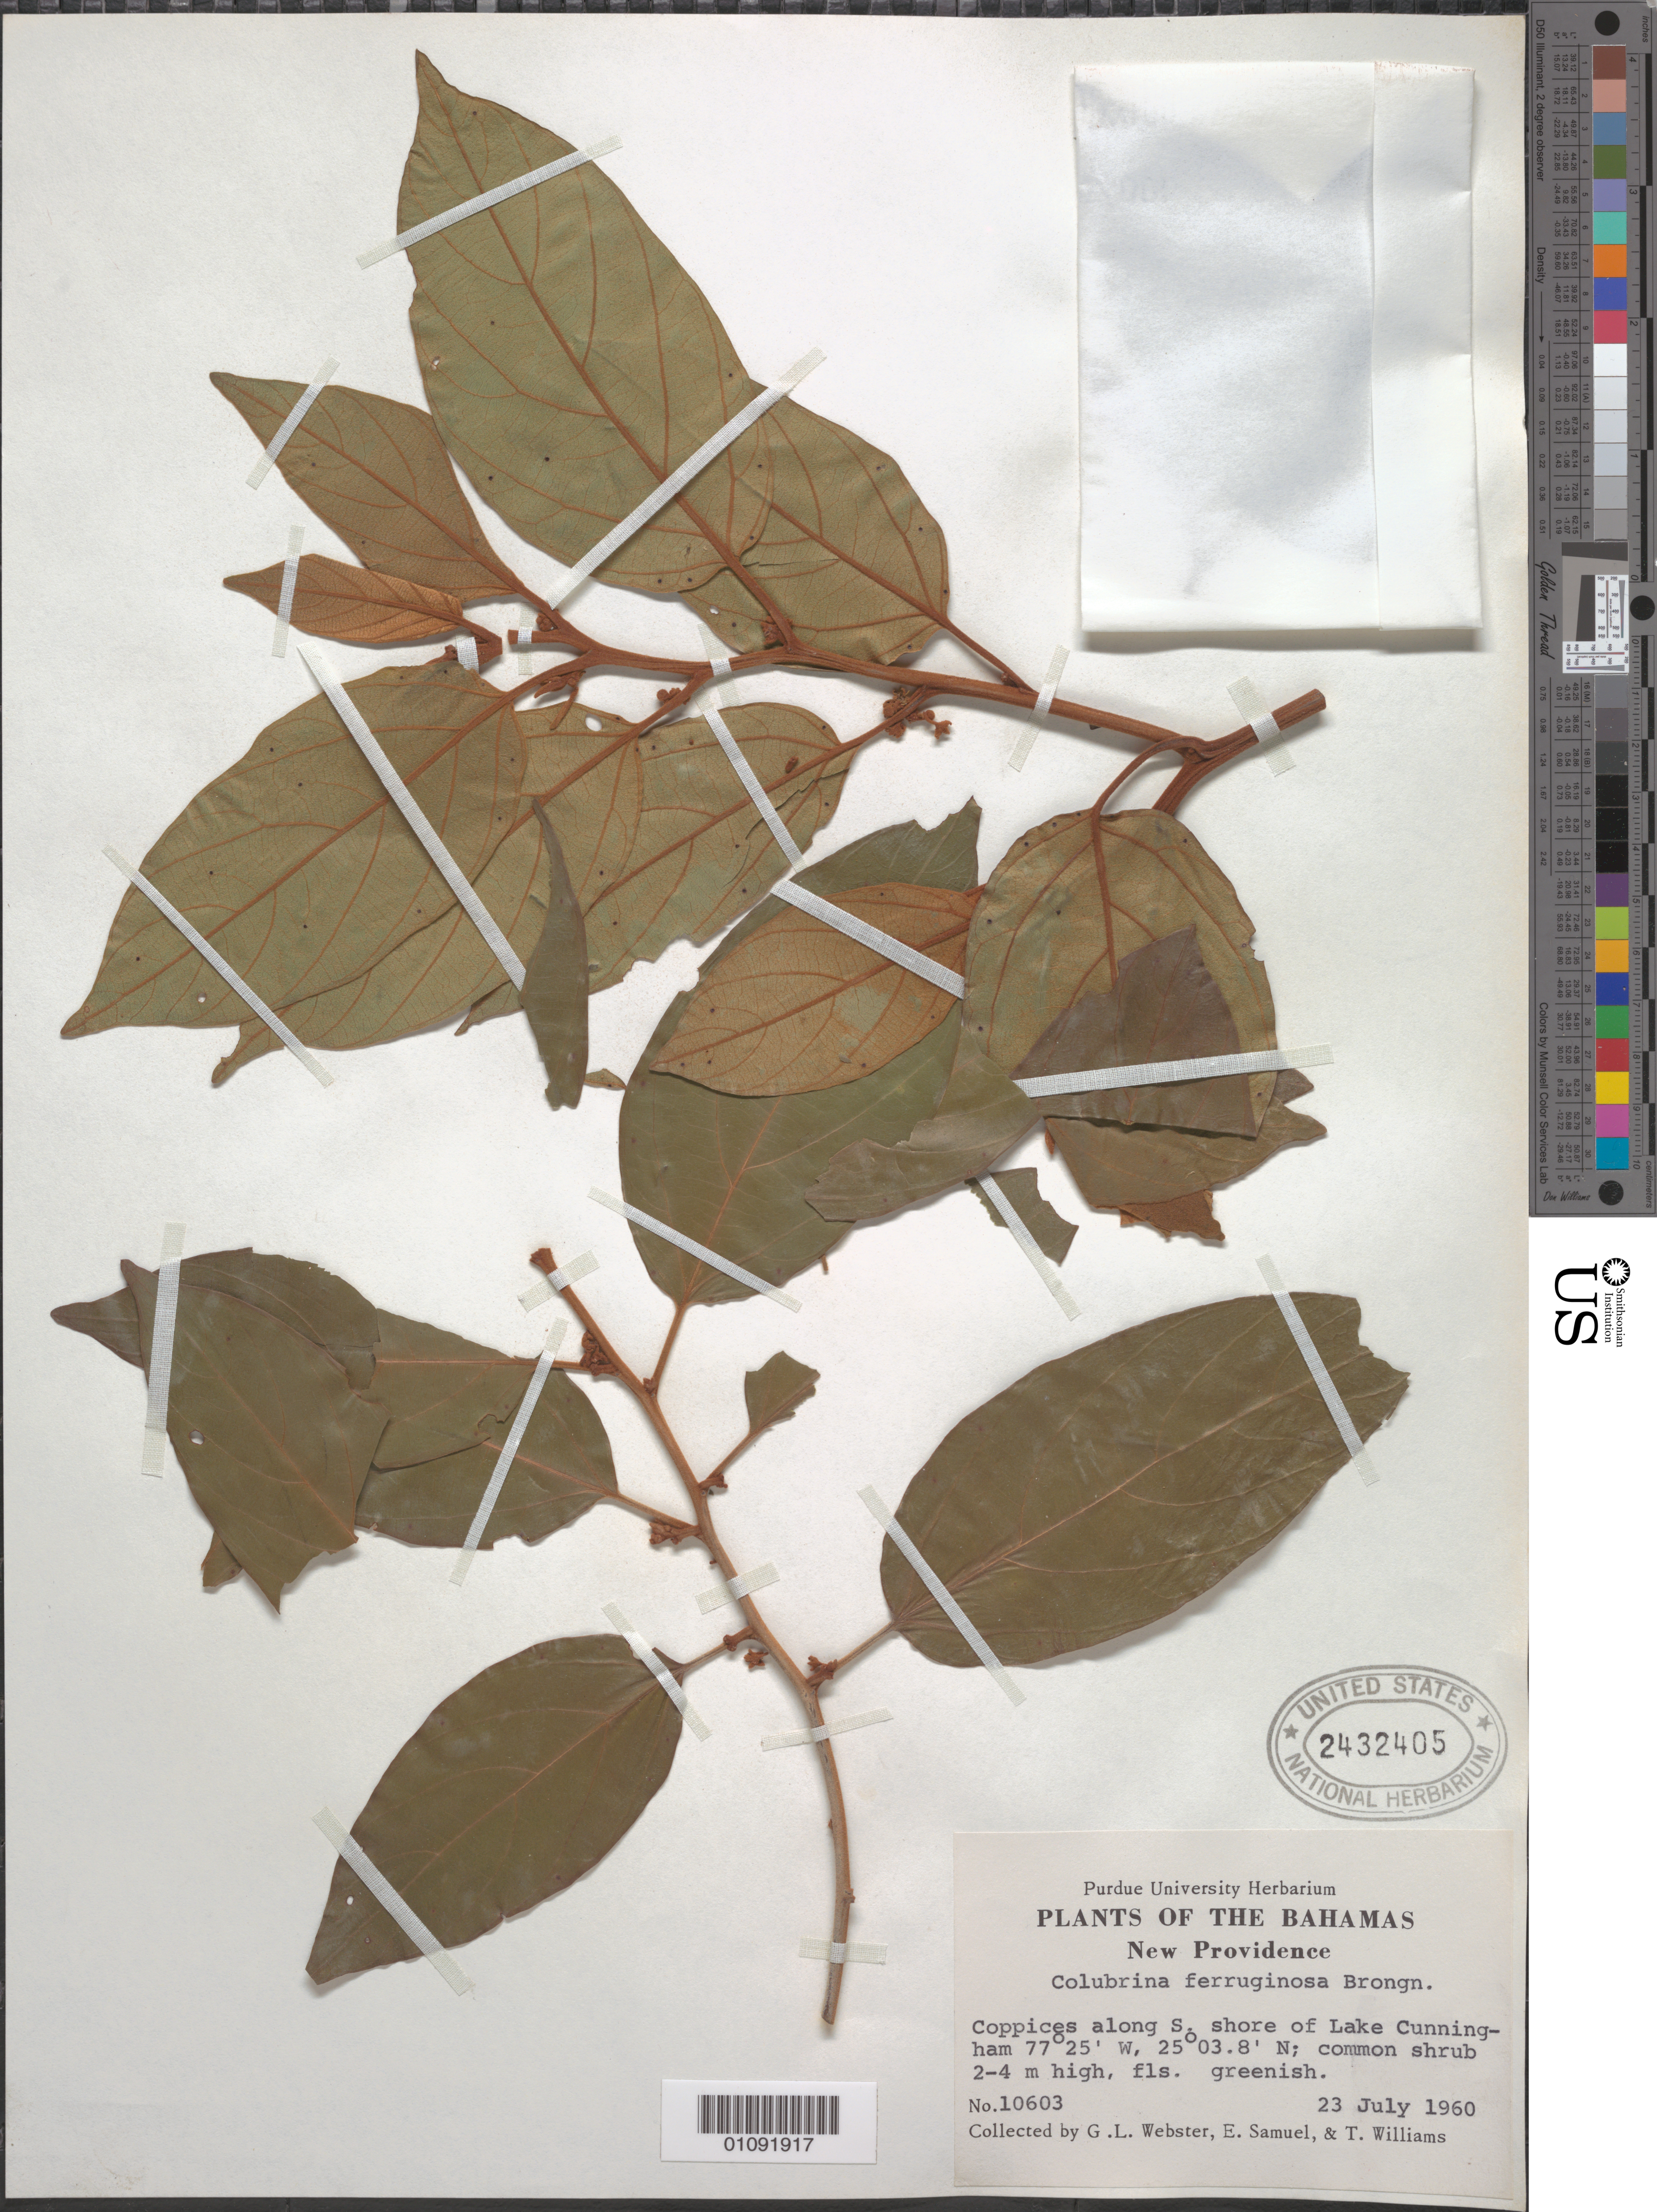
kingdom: Plantae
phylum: Tracheophyta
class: Magnoliopsida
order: Rosales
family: Rhamnaceae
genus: Colubrina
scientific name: Colubrina arborescens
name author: (Mill.) Sarg.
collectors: G. L. Webster, E. Samuel & T. Williams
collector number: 10603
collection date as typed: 23 Jul 1960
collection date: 1960-07-23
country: Bahamas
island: New Providence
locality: Coppices along S shore of Lake Cunningham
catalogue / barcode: US 2432405